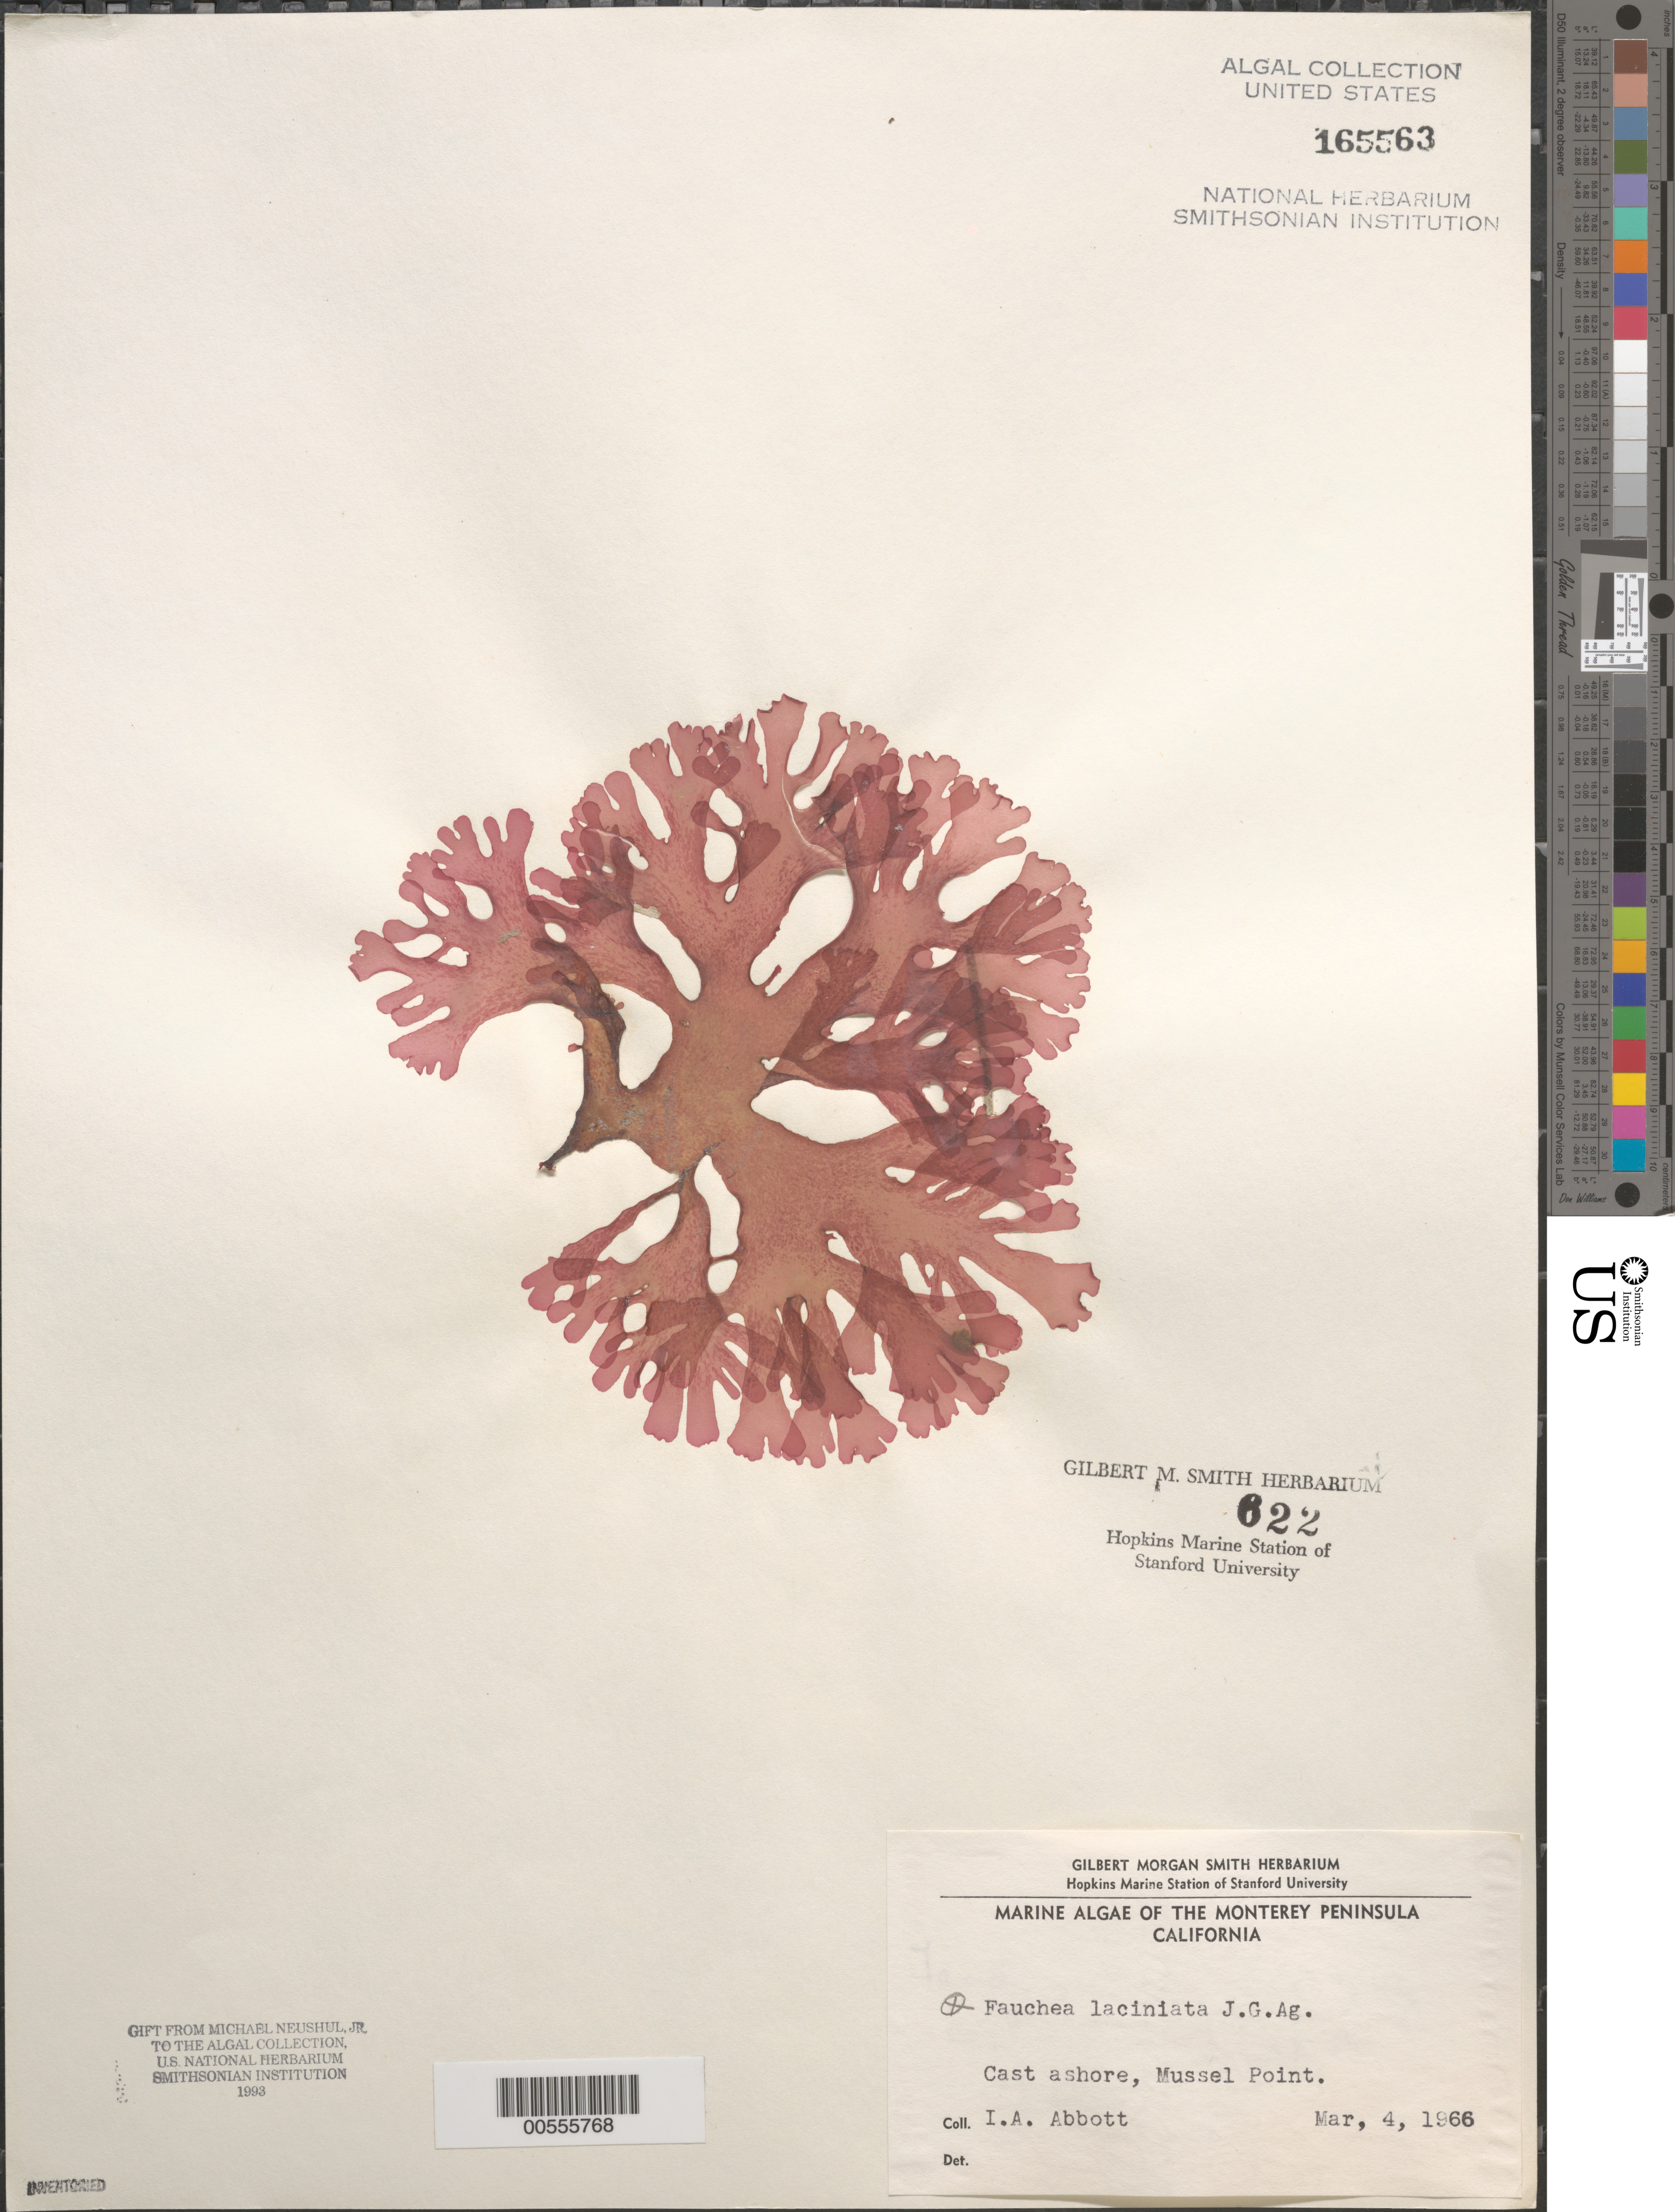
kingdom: Plantae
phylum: Rhodophyta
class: Florideophyceae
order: Rhodymeniales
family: Faucheaceae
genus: Gloiocladia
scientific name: Gloiocladia laciniata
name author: (J. Agardh) Rodríguez-Prieto & N. Sánchez in Rodríguez-Prieto et al.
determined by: Algae name updating Project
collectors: I. A. Abbott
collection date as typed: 04 Mar 1966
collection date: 1966-03-04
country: United States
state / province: California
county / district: Monterey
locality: Mussel Point, Monterey Peninsula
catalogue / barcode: US 165563